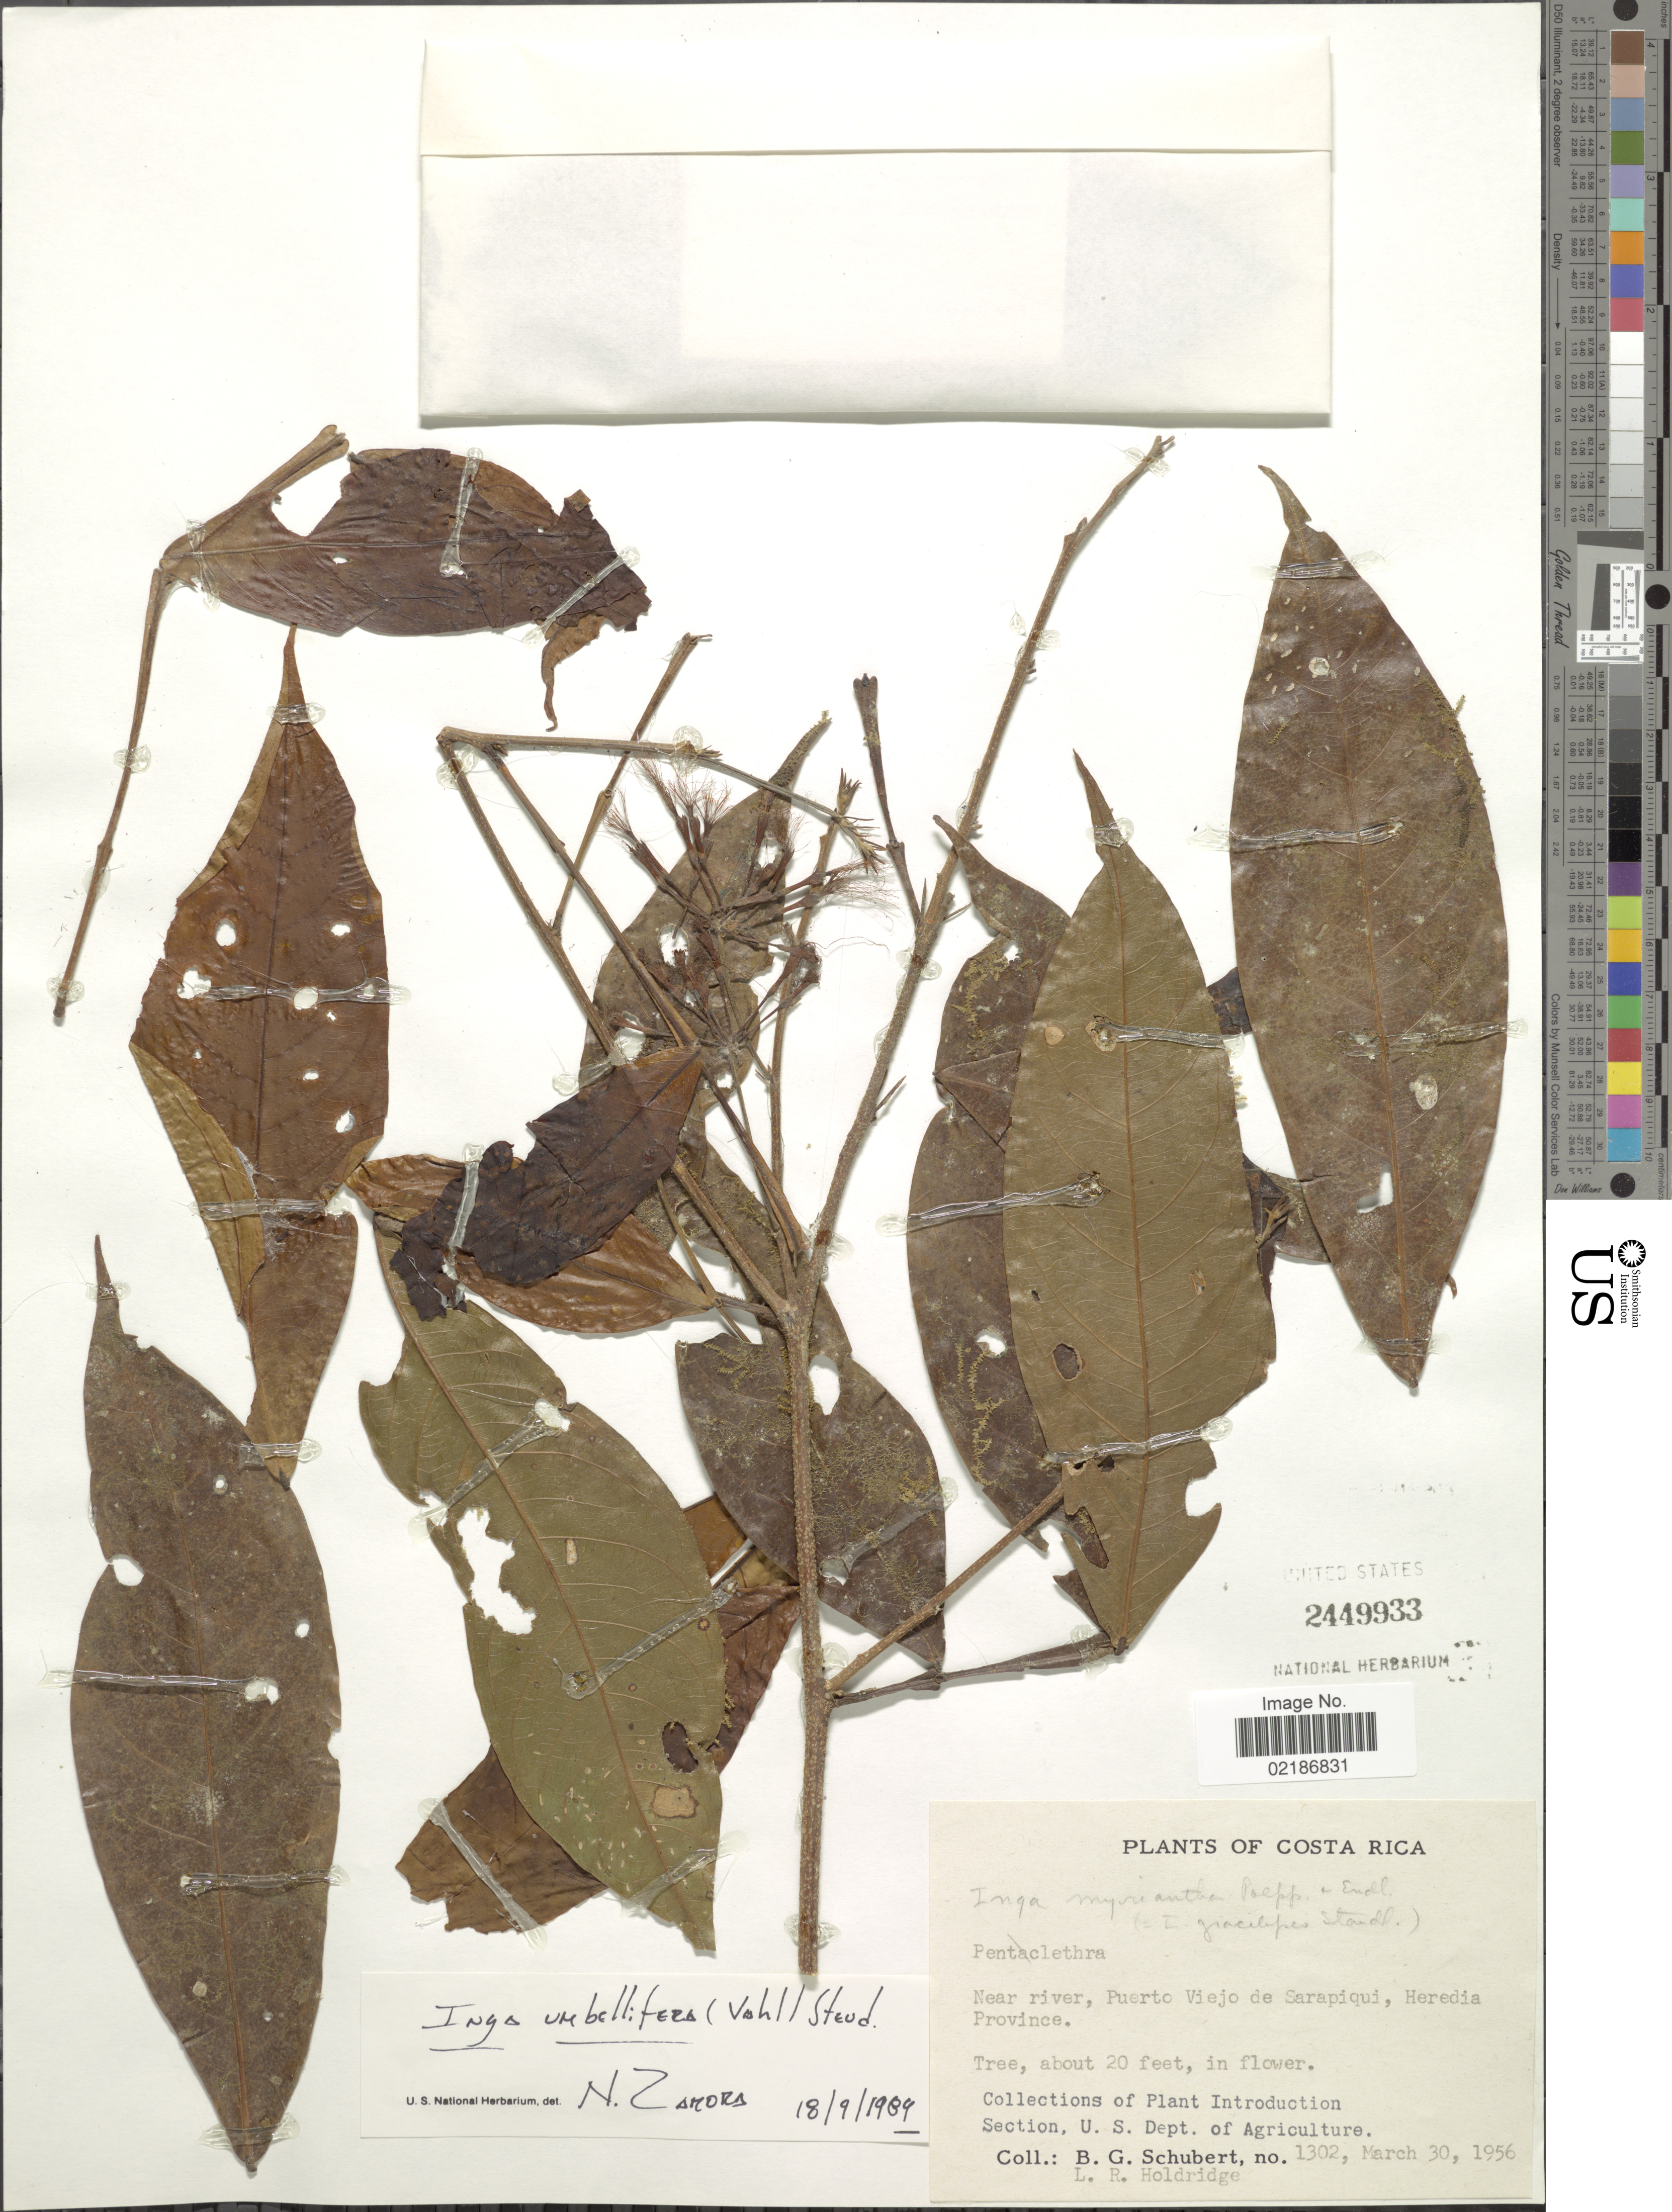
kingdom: Plantae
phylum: Tracheophyta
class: Magnoliopsida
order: Fabales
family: Fabaceae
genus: Inga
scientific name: Inga umbellifera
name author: (Vahl) Steud. ex DC.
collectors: B. Schubert & L. Holdridge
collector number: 1302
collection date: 1956-03-30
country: Costa Rica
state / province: Heredia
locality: Near river, Puerto Viejo de Sarapiqui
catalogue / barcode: US 2449933